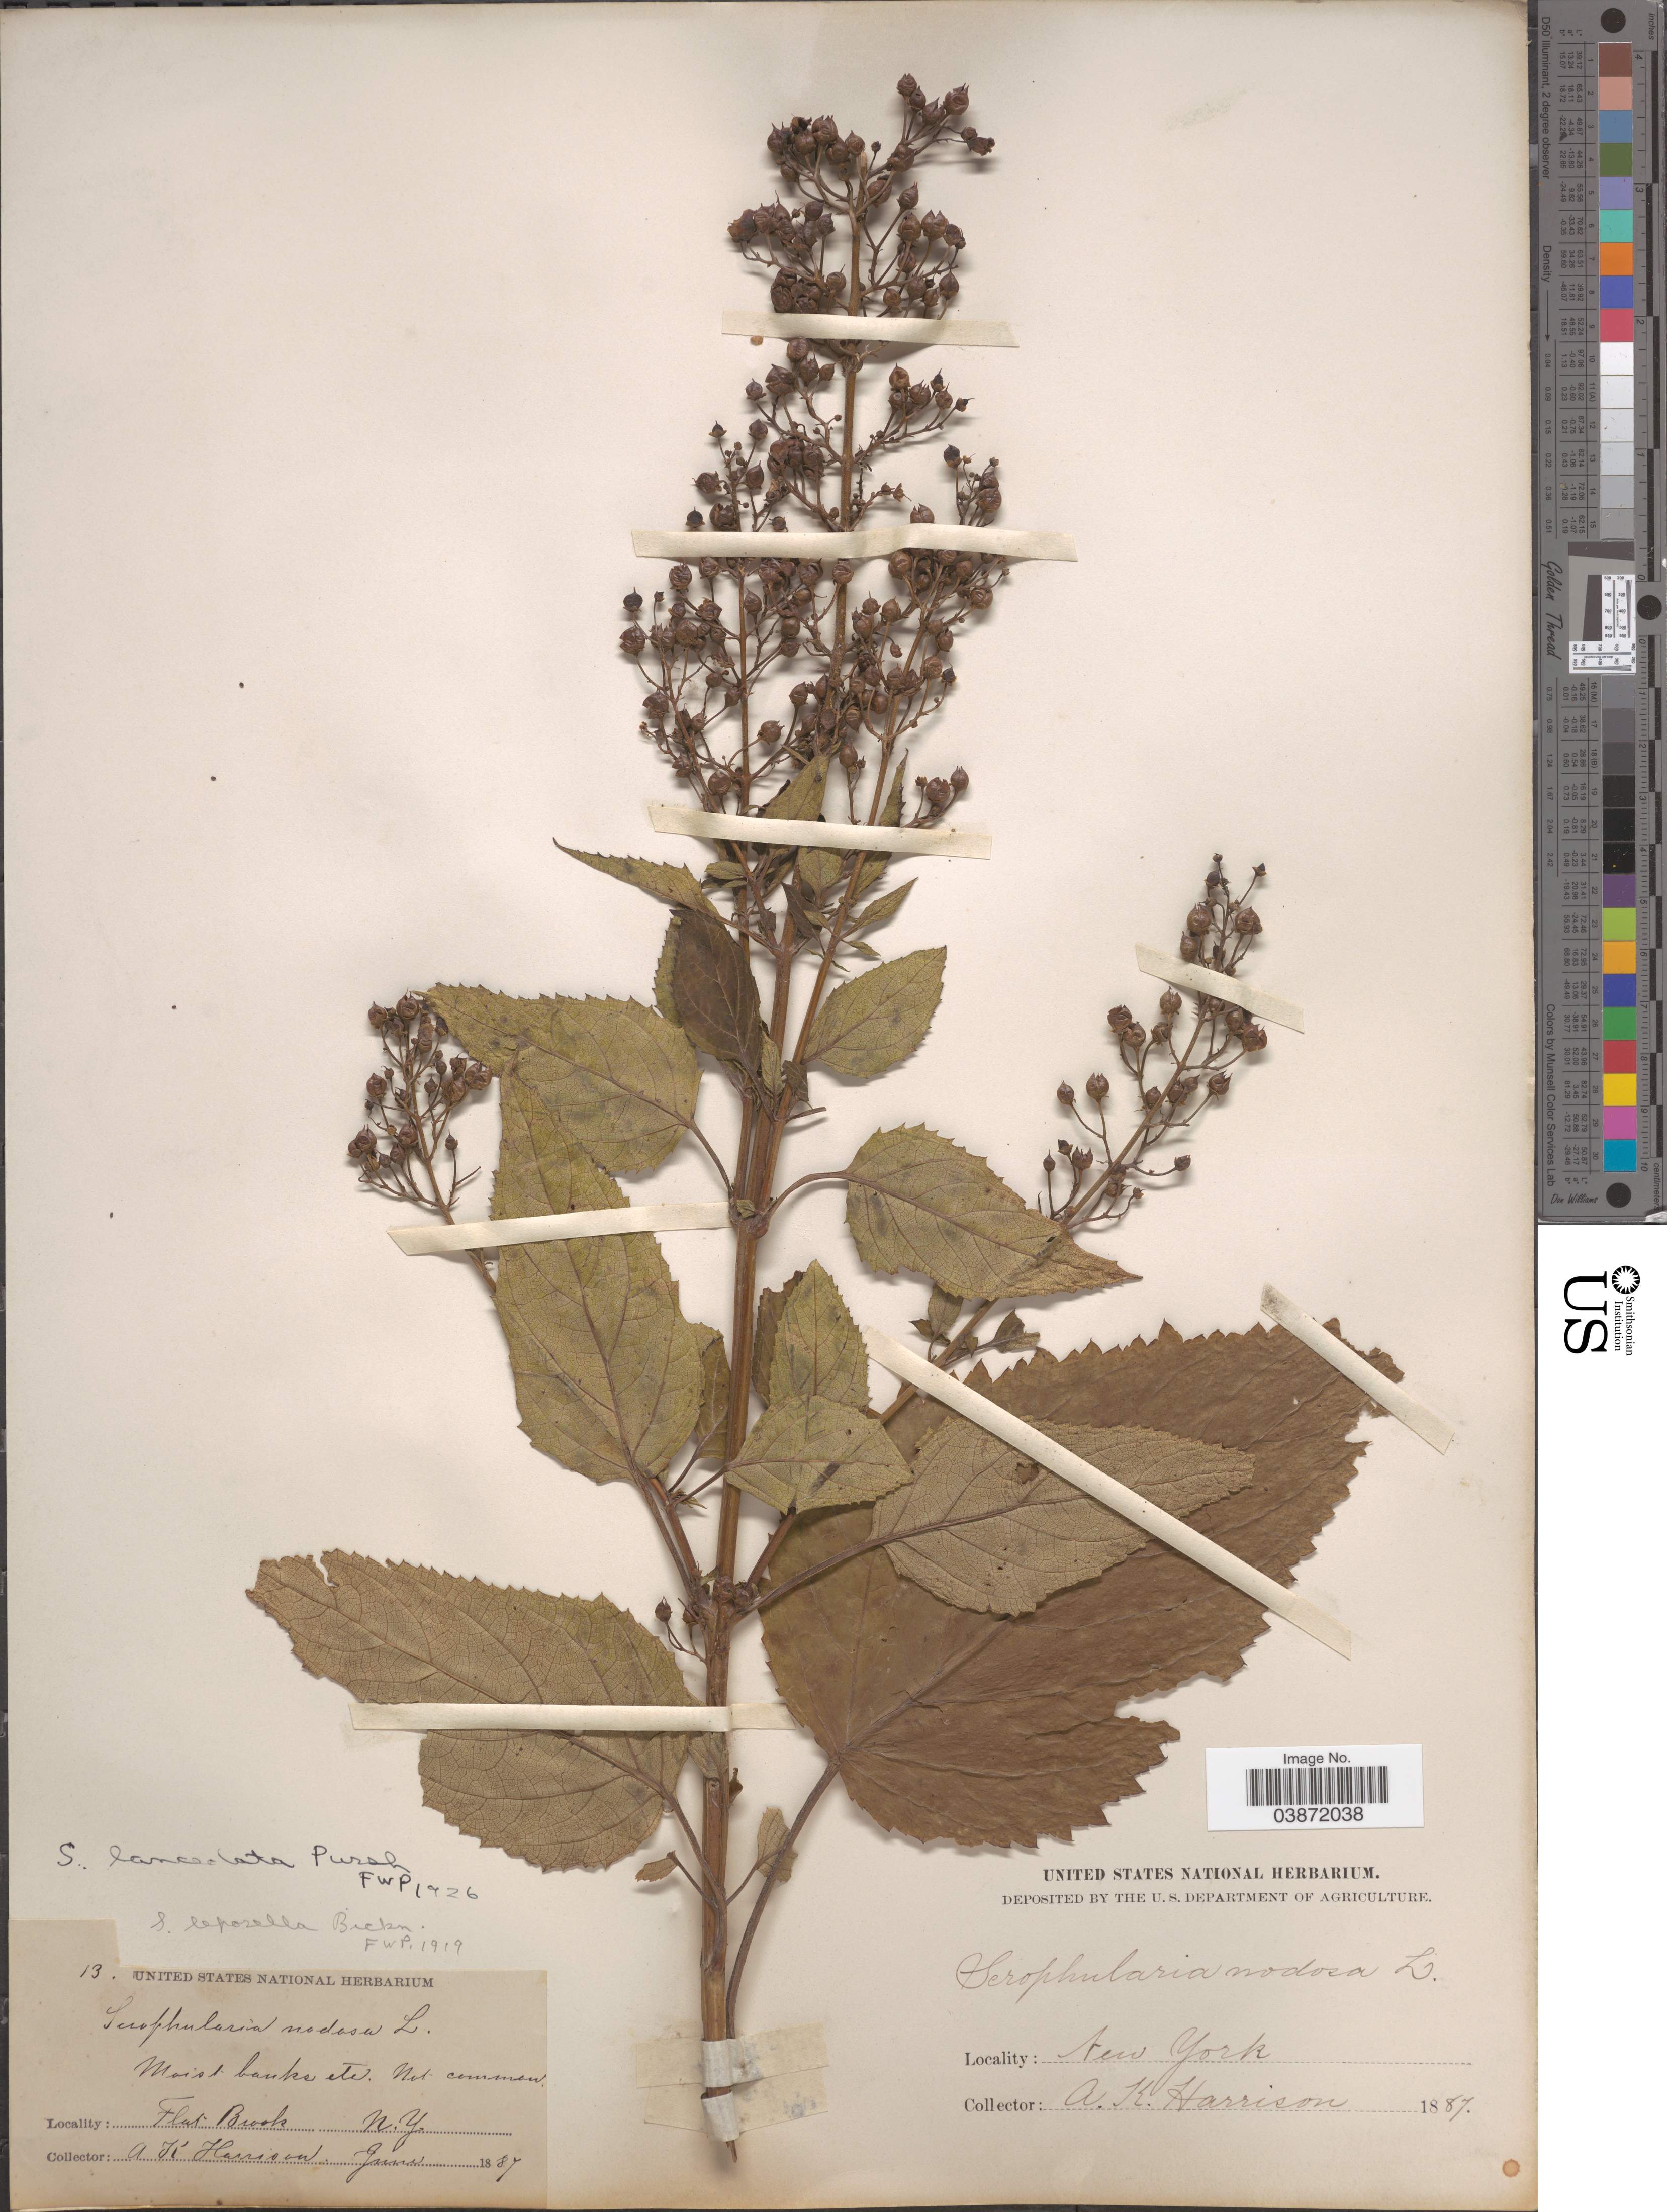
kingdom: Plantae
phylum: Tracheophyta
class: Magnoliopsida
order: Lamiales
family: Scrophulariaceae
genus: Scrophularia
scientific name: Scrophularia lanceolata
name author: Pursh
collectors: A. K. Harrison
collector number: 13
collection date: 1887-06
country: United States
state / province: New York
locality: Flat Brook.